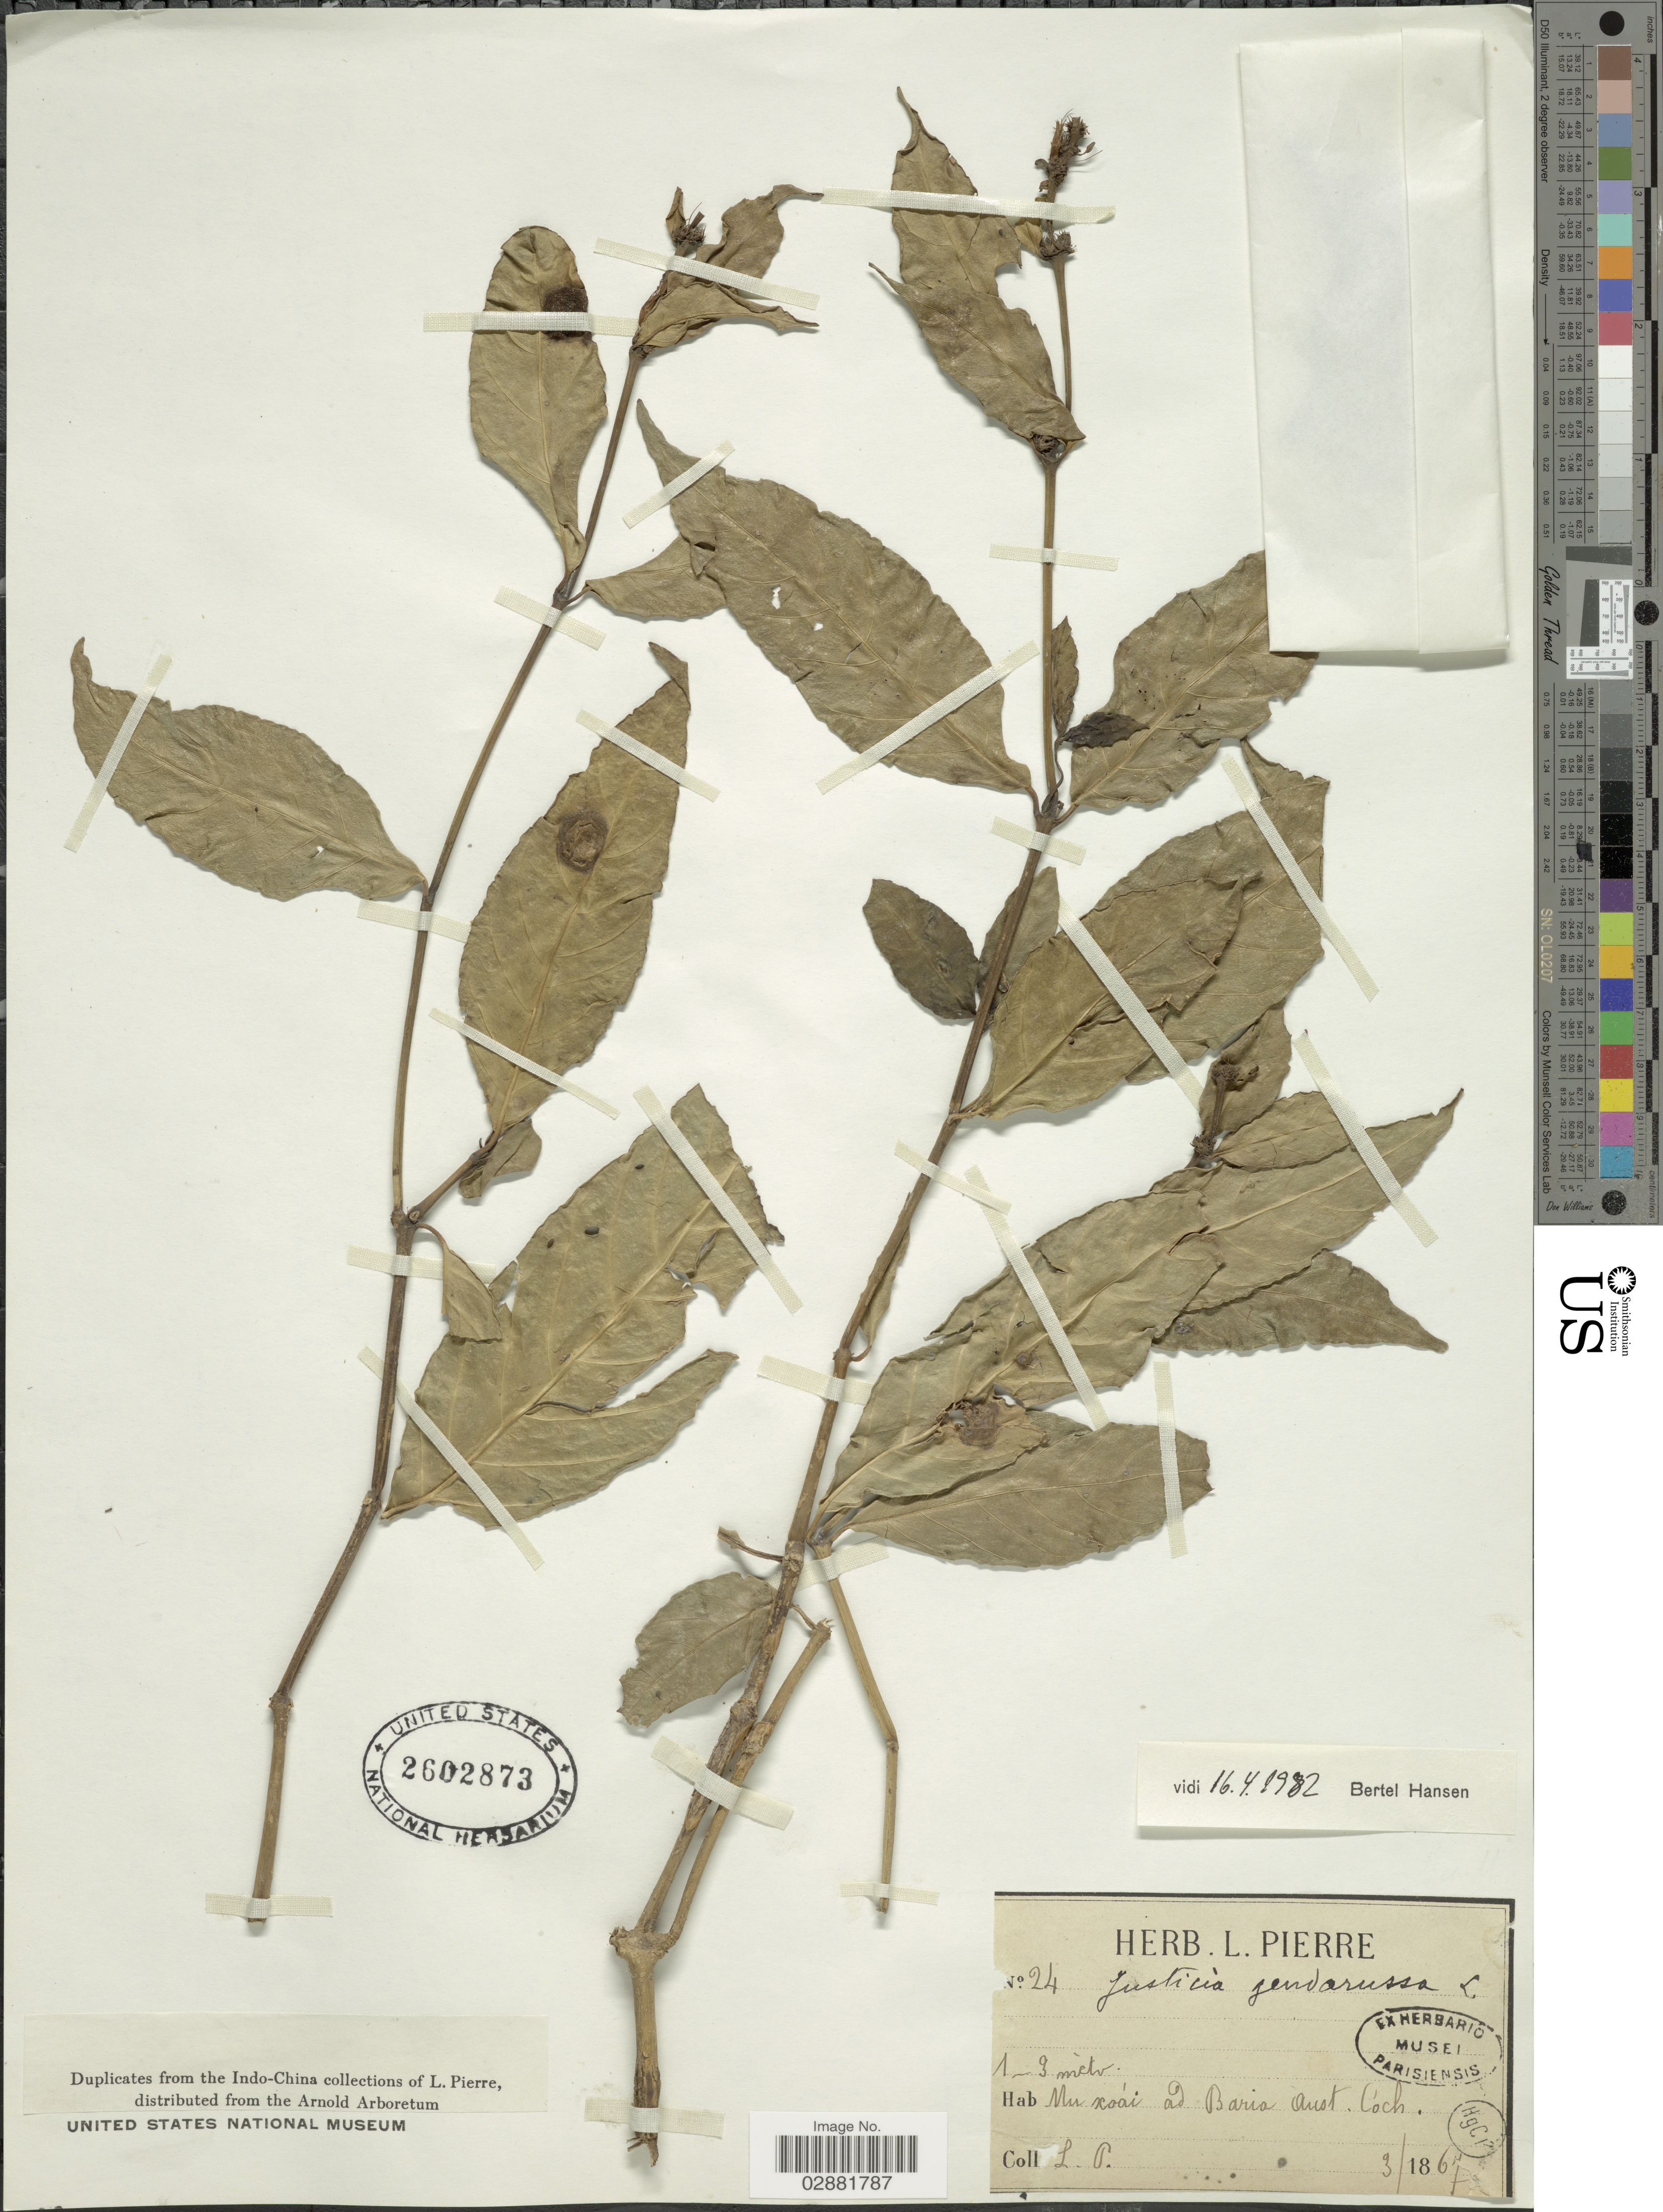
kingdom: Plantae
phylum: Tracheophyta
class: Magnoliopsida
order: Lamiales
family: Acanthaceae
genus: Justicia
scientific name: Justicia gendarussa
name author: Burm. f.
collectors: L. Pierre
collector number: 24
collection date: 1867-03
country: Vietnam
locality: Mu xoái ad. Baria Aust. Coch.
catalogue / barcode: US 2602873